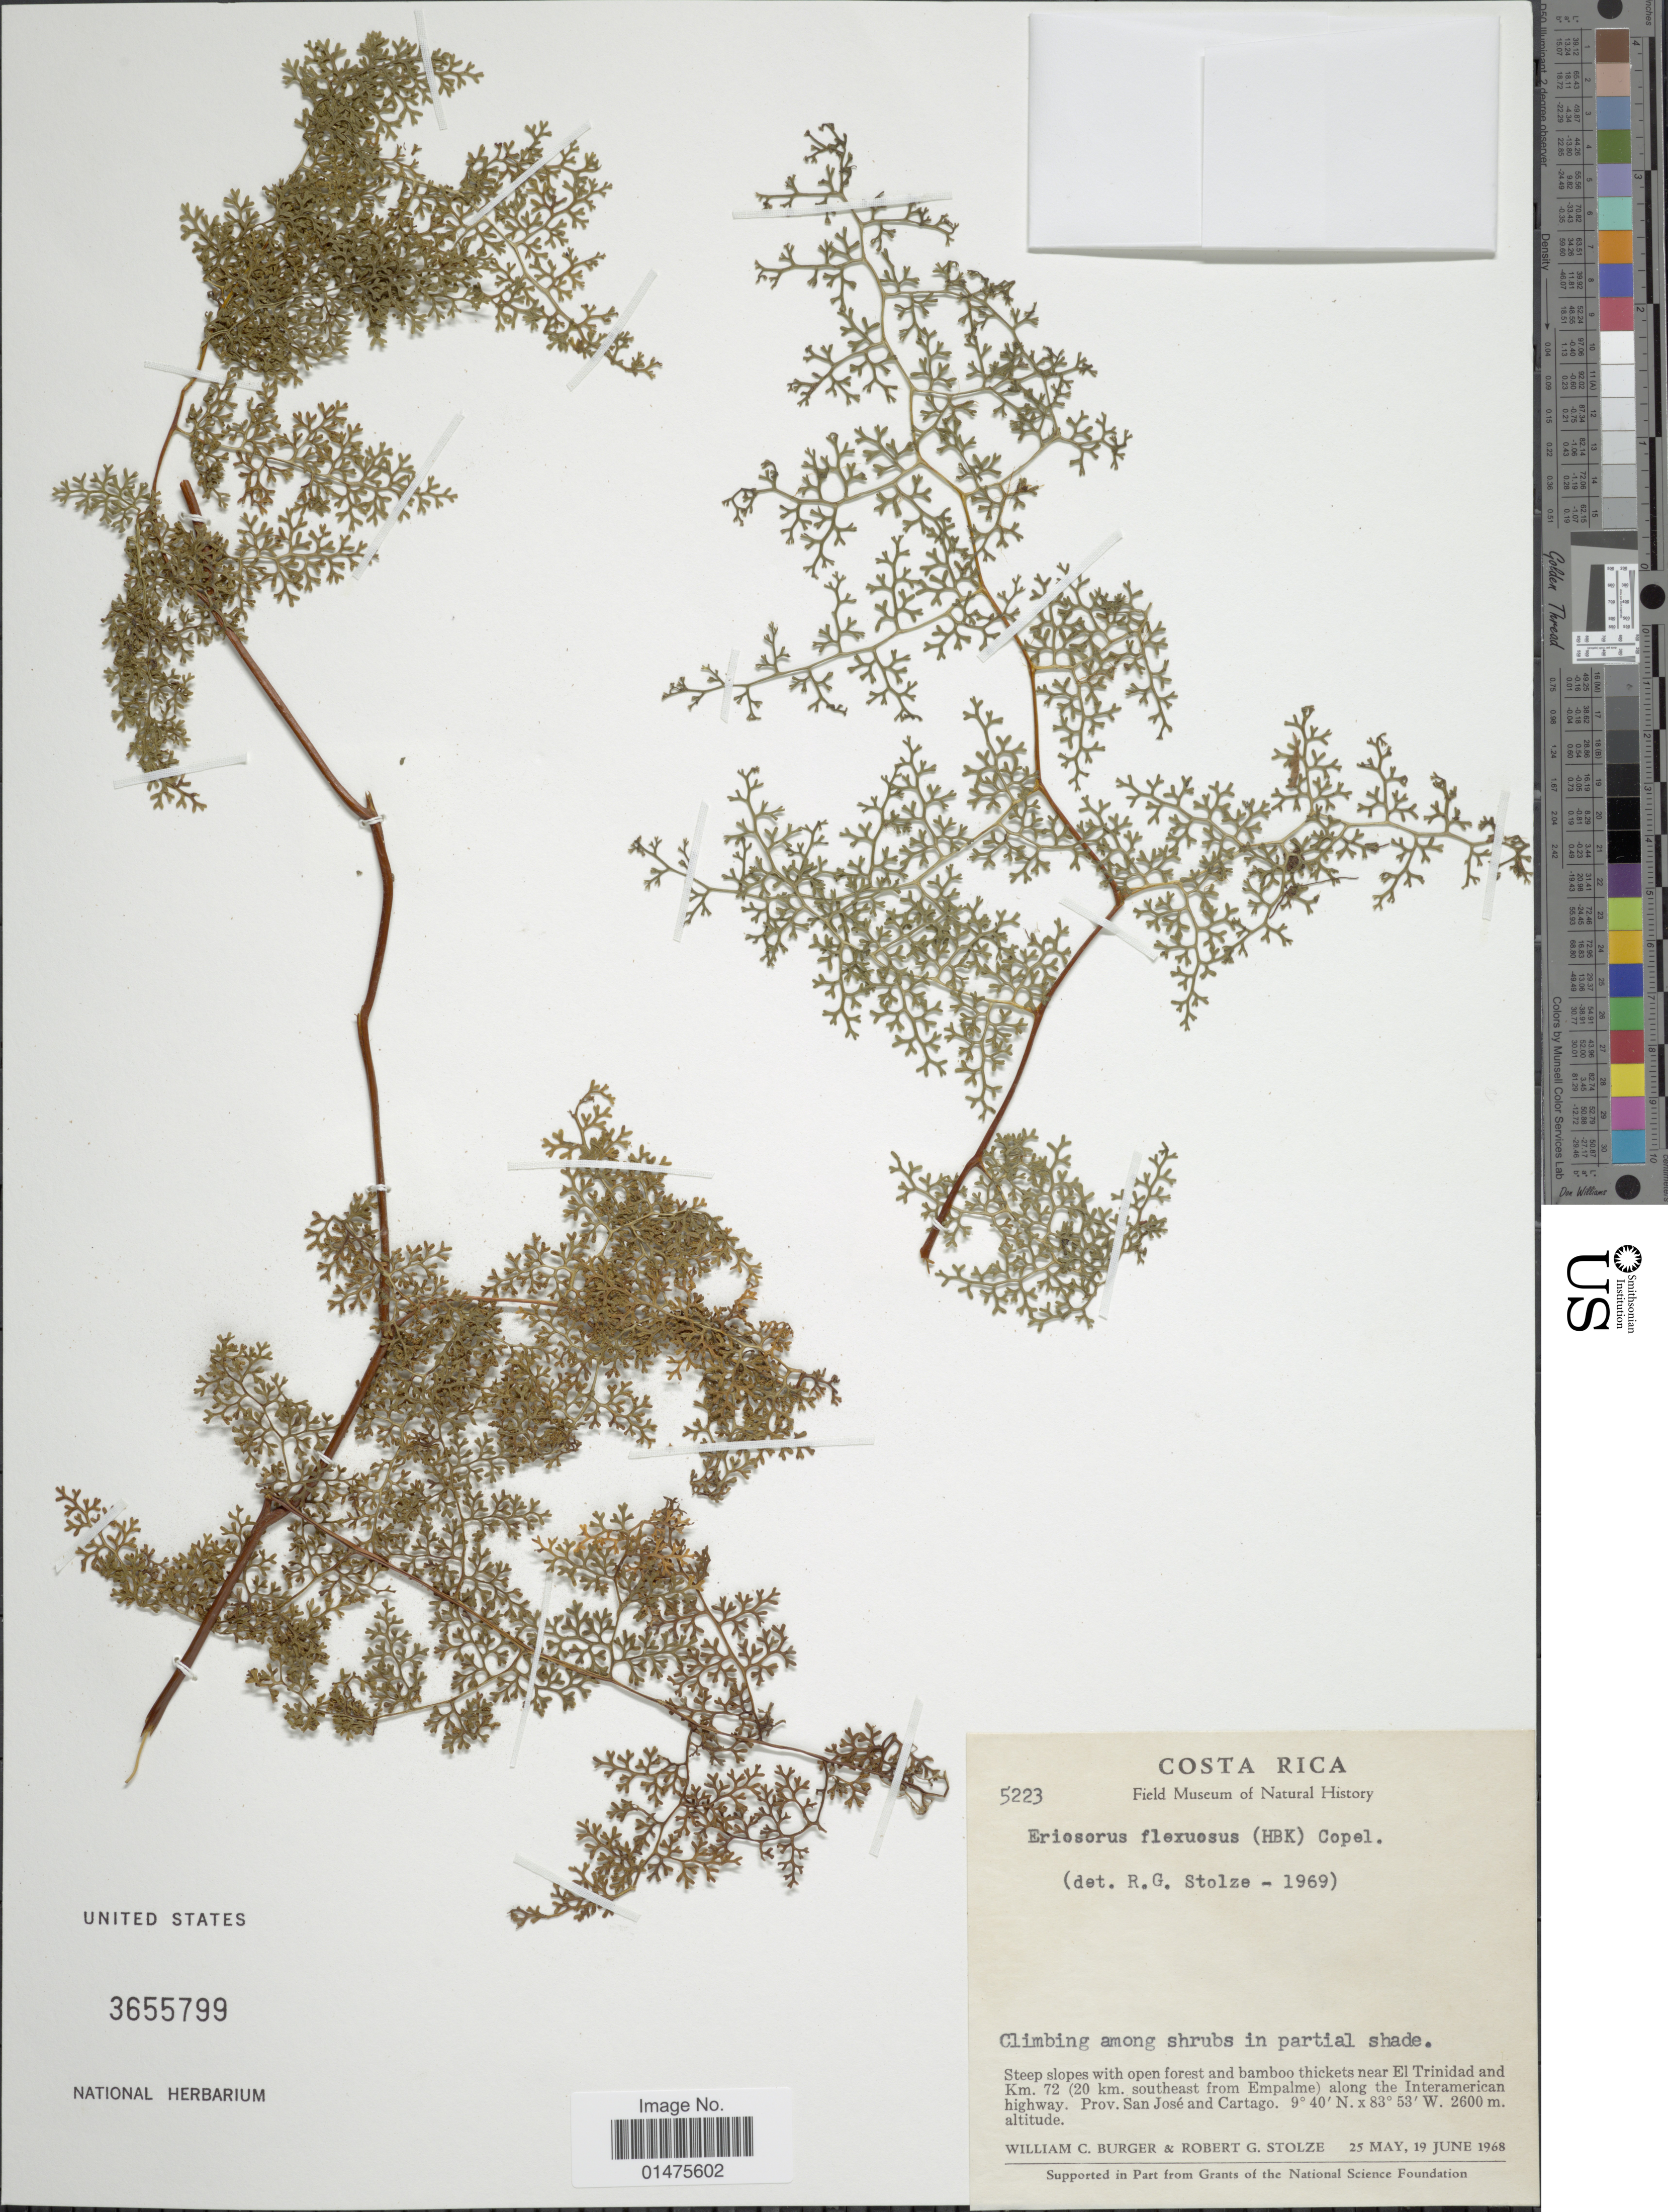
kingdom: Plantae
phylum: Tracheophyta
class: Polypodiopsida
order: Polypodiales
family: Pteridaceae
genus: Jamesonia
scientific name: Jamesonia flexuosa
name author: (Humb. & Bonpl.) Christenh.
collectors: W. Burger & R. G. Stolze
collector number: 5223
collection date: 1968-05-25/1968-06-19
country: Costa Rica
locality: Steep slopes with open forest and bamboo thickets near El Trinidad and Km. 72 (20 km. southeast from Empalme) along the Interamerican highway. Prov. San José and Cartago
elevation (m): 2600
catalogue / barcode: US 3655799